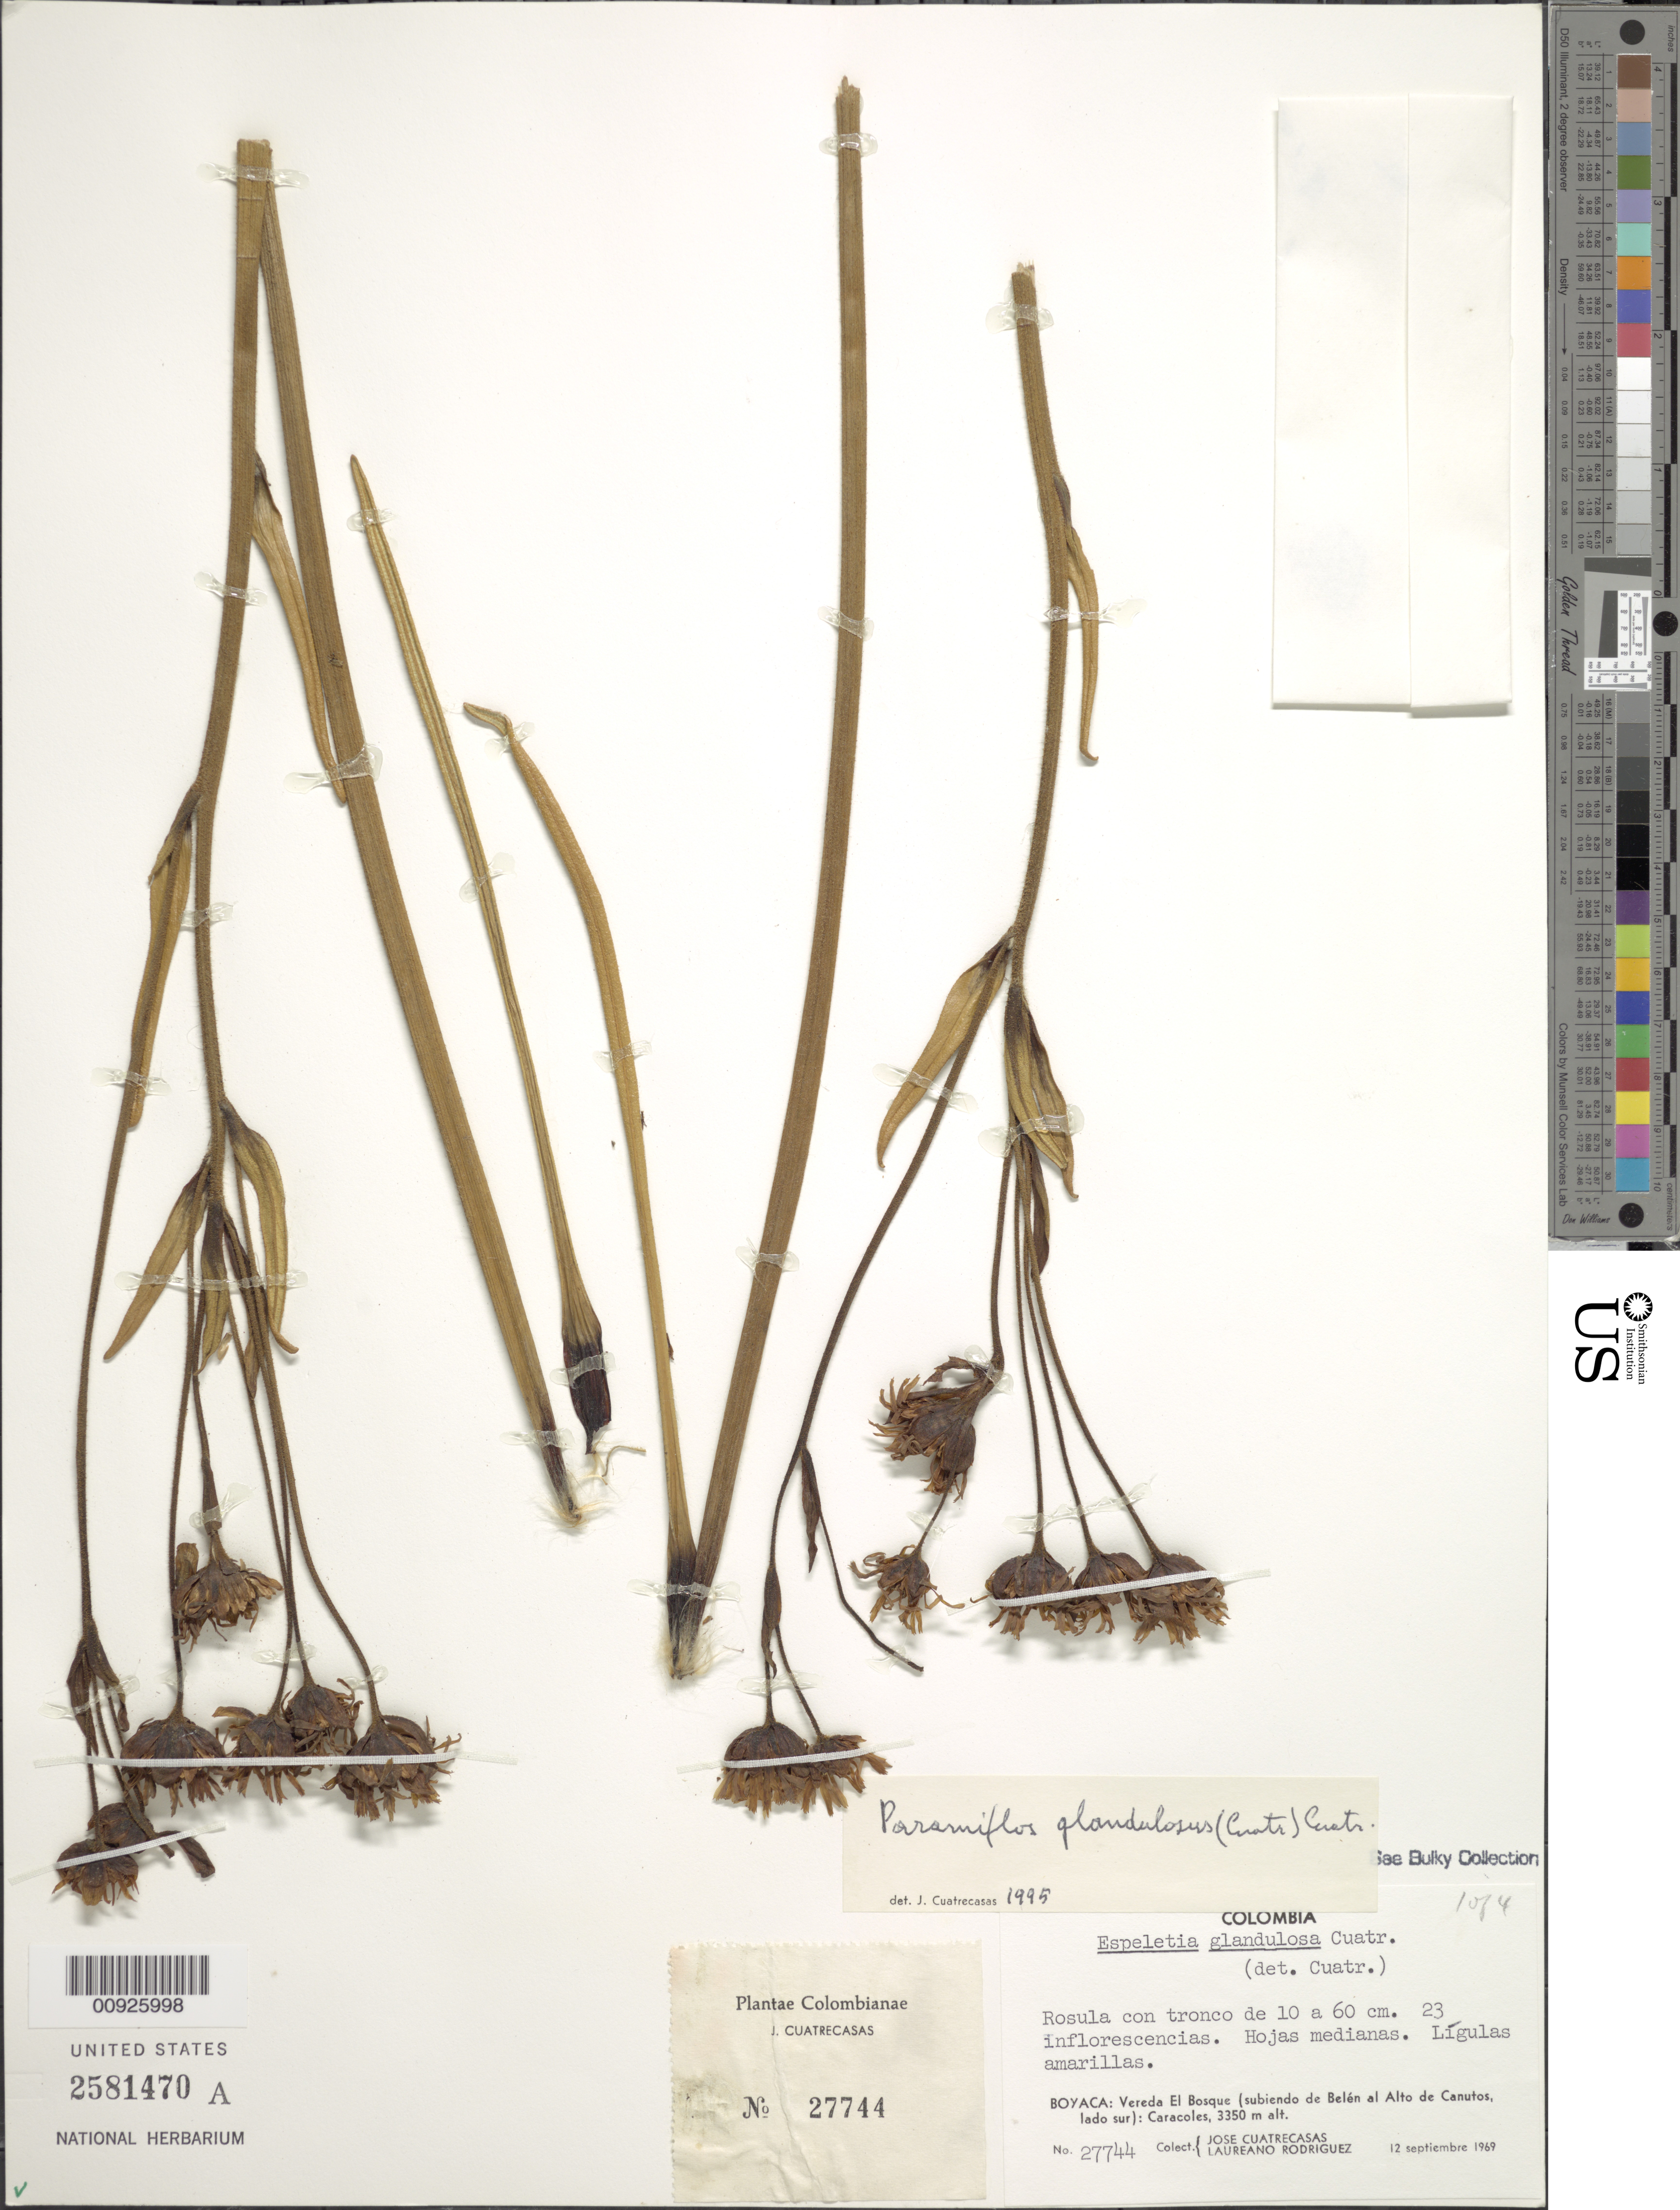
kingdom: Plantae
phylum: Tracheophyta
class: Magnoliopsida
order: Asterales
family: Asteraceae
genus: Paramiflos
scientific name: Paramiflos glandulosus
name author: (Cuatrec.) Cuatrec.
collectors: J. Cuatrecasas & L. Rodriguez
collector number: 27744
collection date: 1969-09-12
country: Colombia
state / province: Boyacá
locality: Vereda El Bosque, subiendo de Belén al Alto de Canutos, lado sur: Caracoles.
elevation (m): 3350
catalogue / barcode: US 2581470A